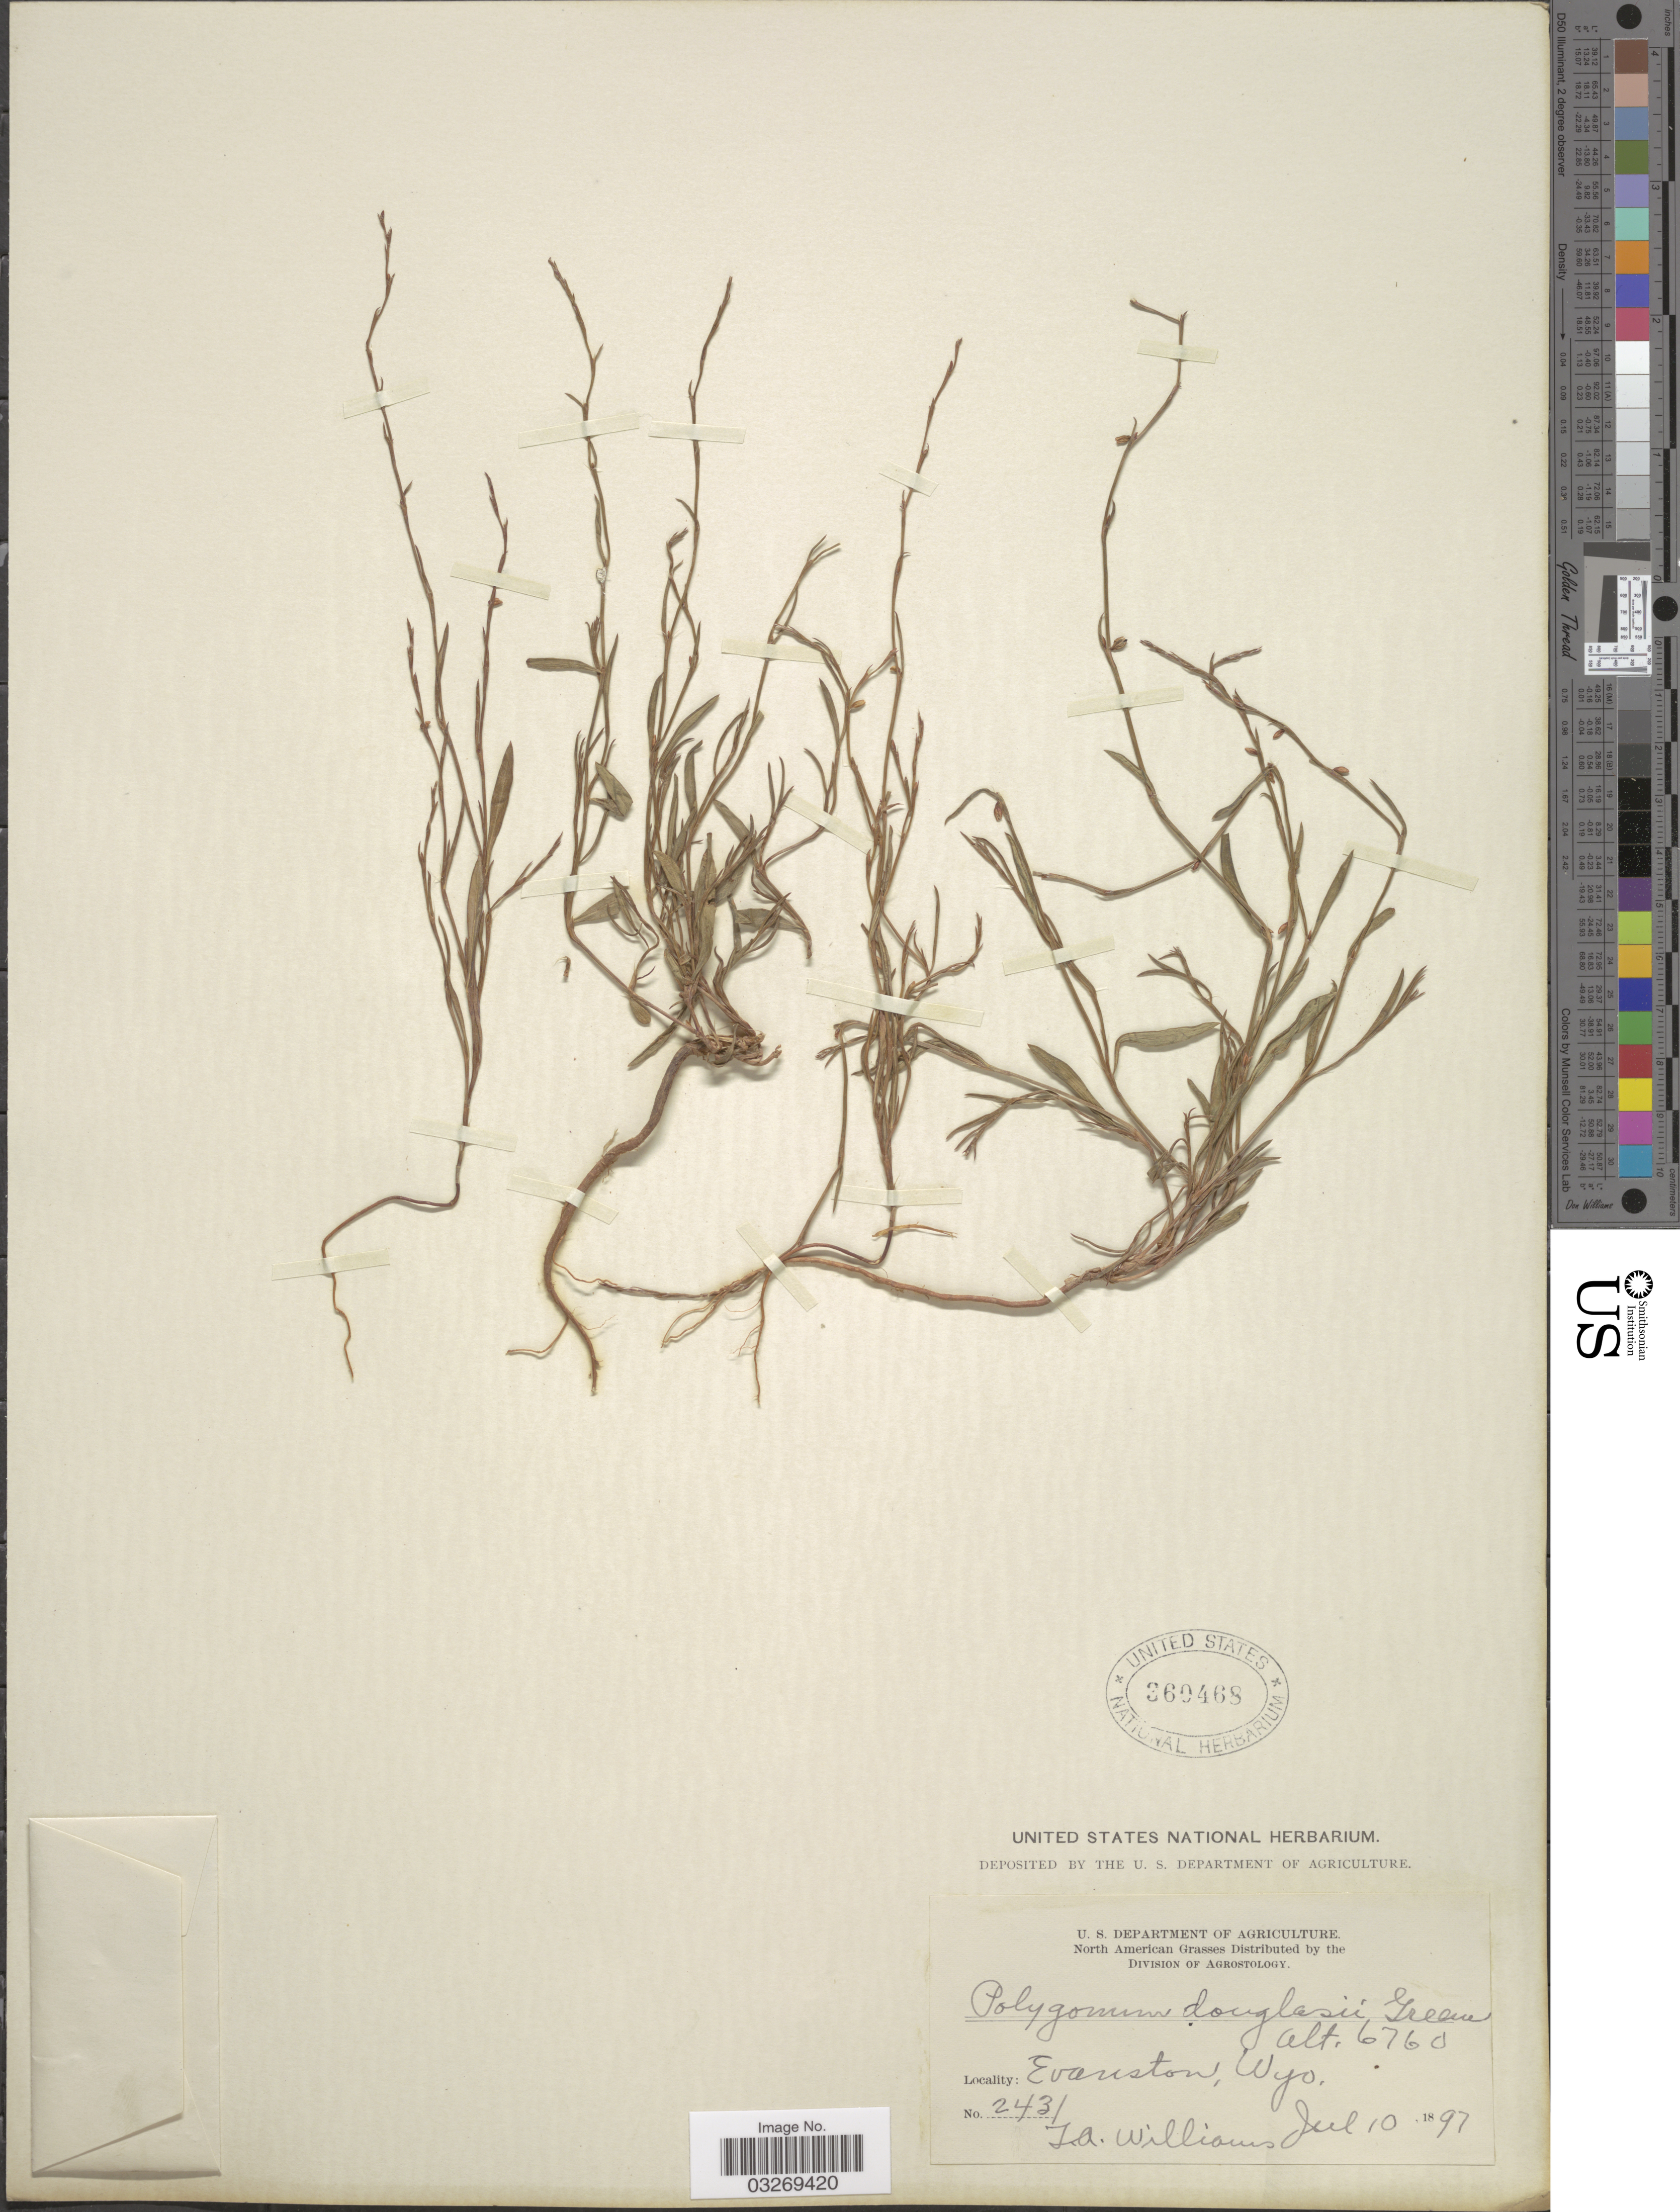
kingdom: Plantae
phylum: Tracheophyta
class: Magnoliopsida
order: Caryophyllales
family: Polygonaceae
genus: Polygonum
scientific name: Polygonum douglasii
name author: Greene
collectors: T. Williams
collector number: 2431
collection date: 1897-07-10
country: United States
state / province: Wyoming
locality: Evanston.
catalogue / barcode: US 360468